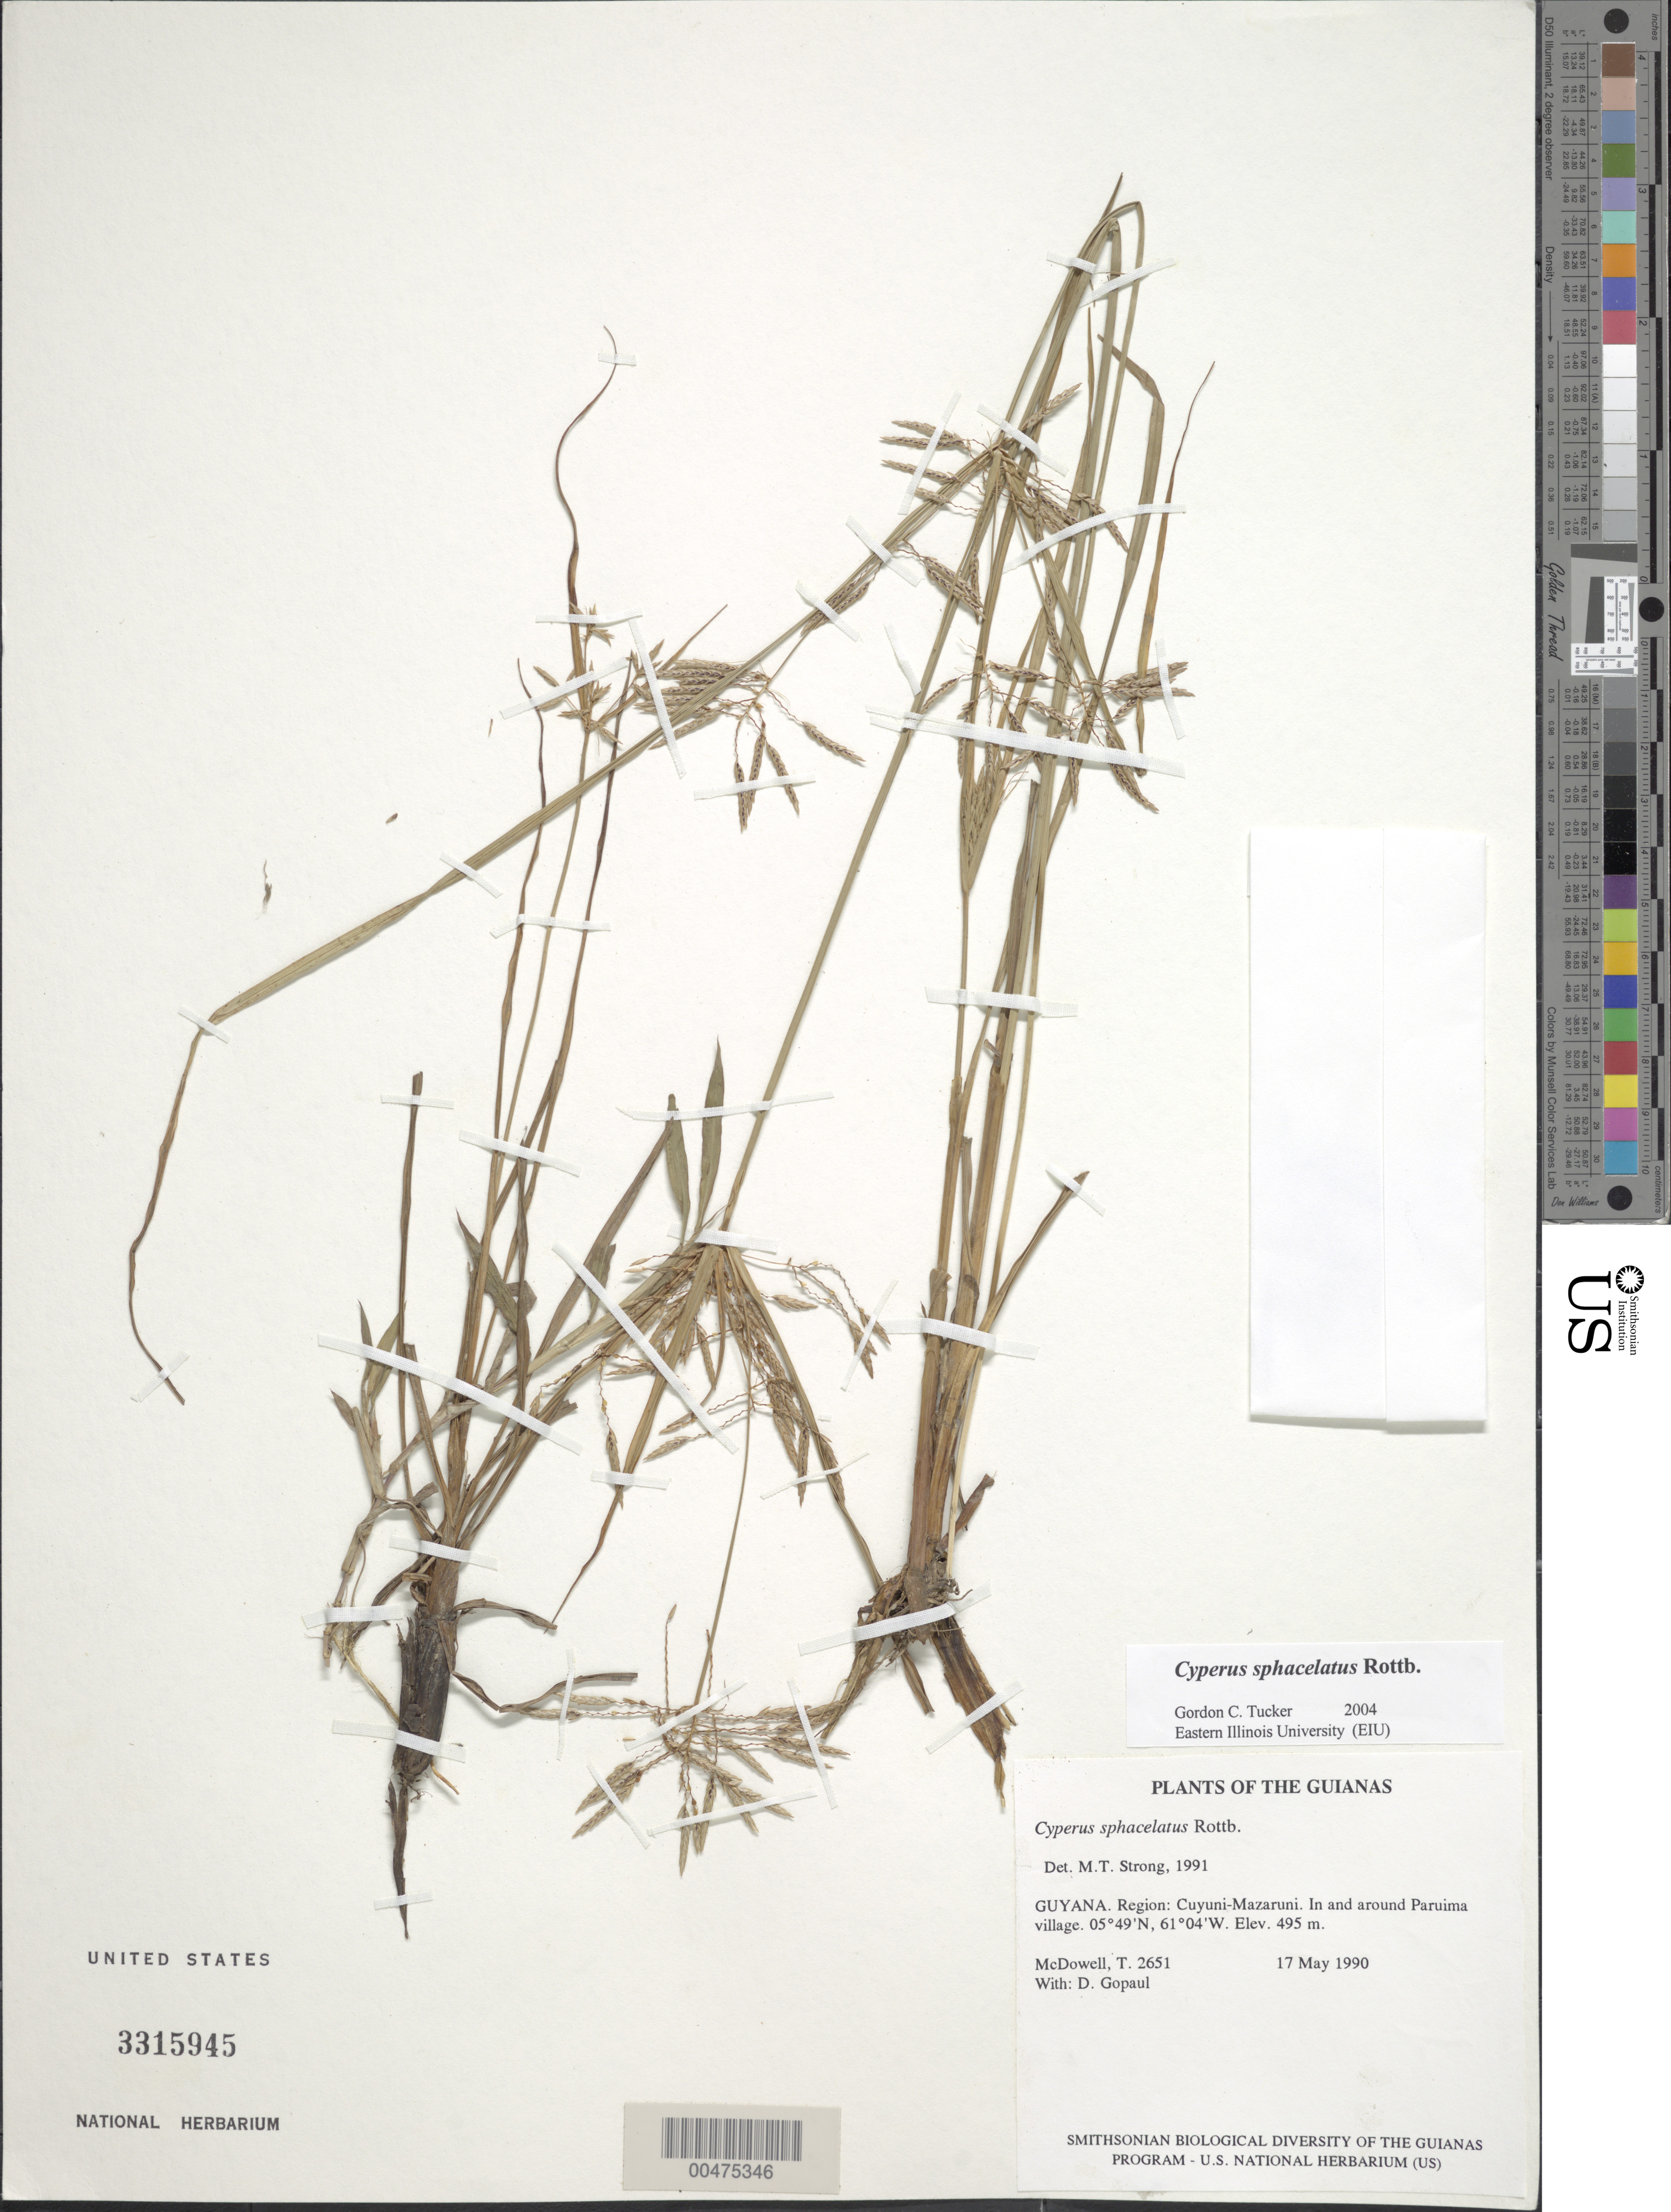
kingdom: Plantae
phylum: Tracheophyta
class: Liliopsida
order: Poales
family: Cyperaceae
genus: Cyperus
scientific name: Cyperus sphacelatus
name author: Rottb.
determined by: Tucker, G. C.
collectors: T. McDowell & D. Gopaul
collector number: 2651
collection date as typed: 18 May 1990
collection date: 1990-05-18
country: Guyana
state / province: Cuyuni-Mazaruni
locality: In and around Paruima village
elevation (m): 495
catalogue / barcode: US 3315945